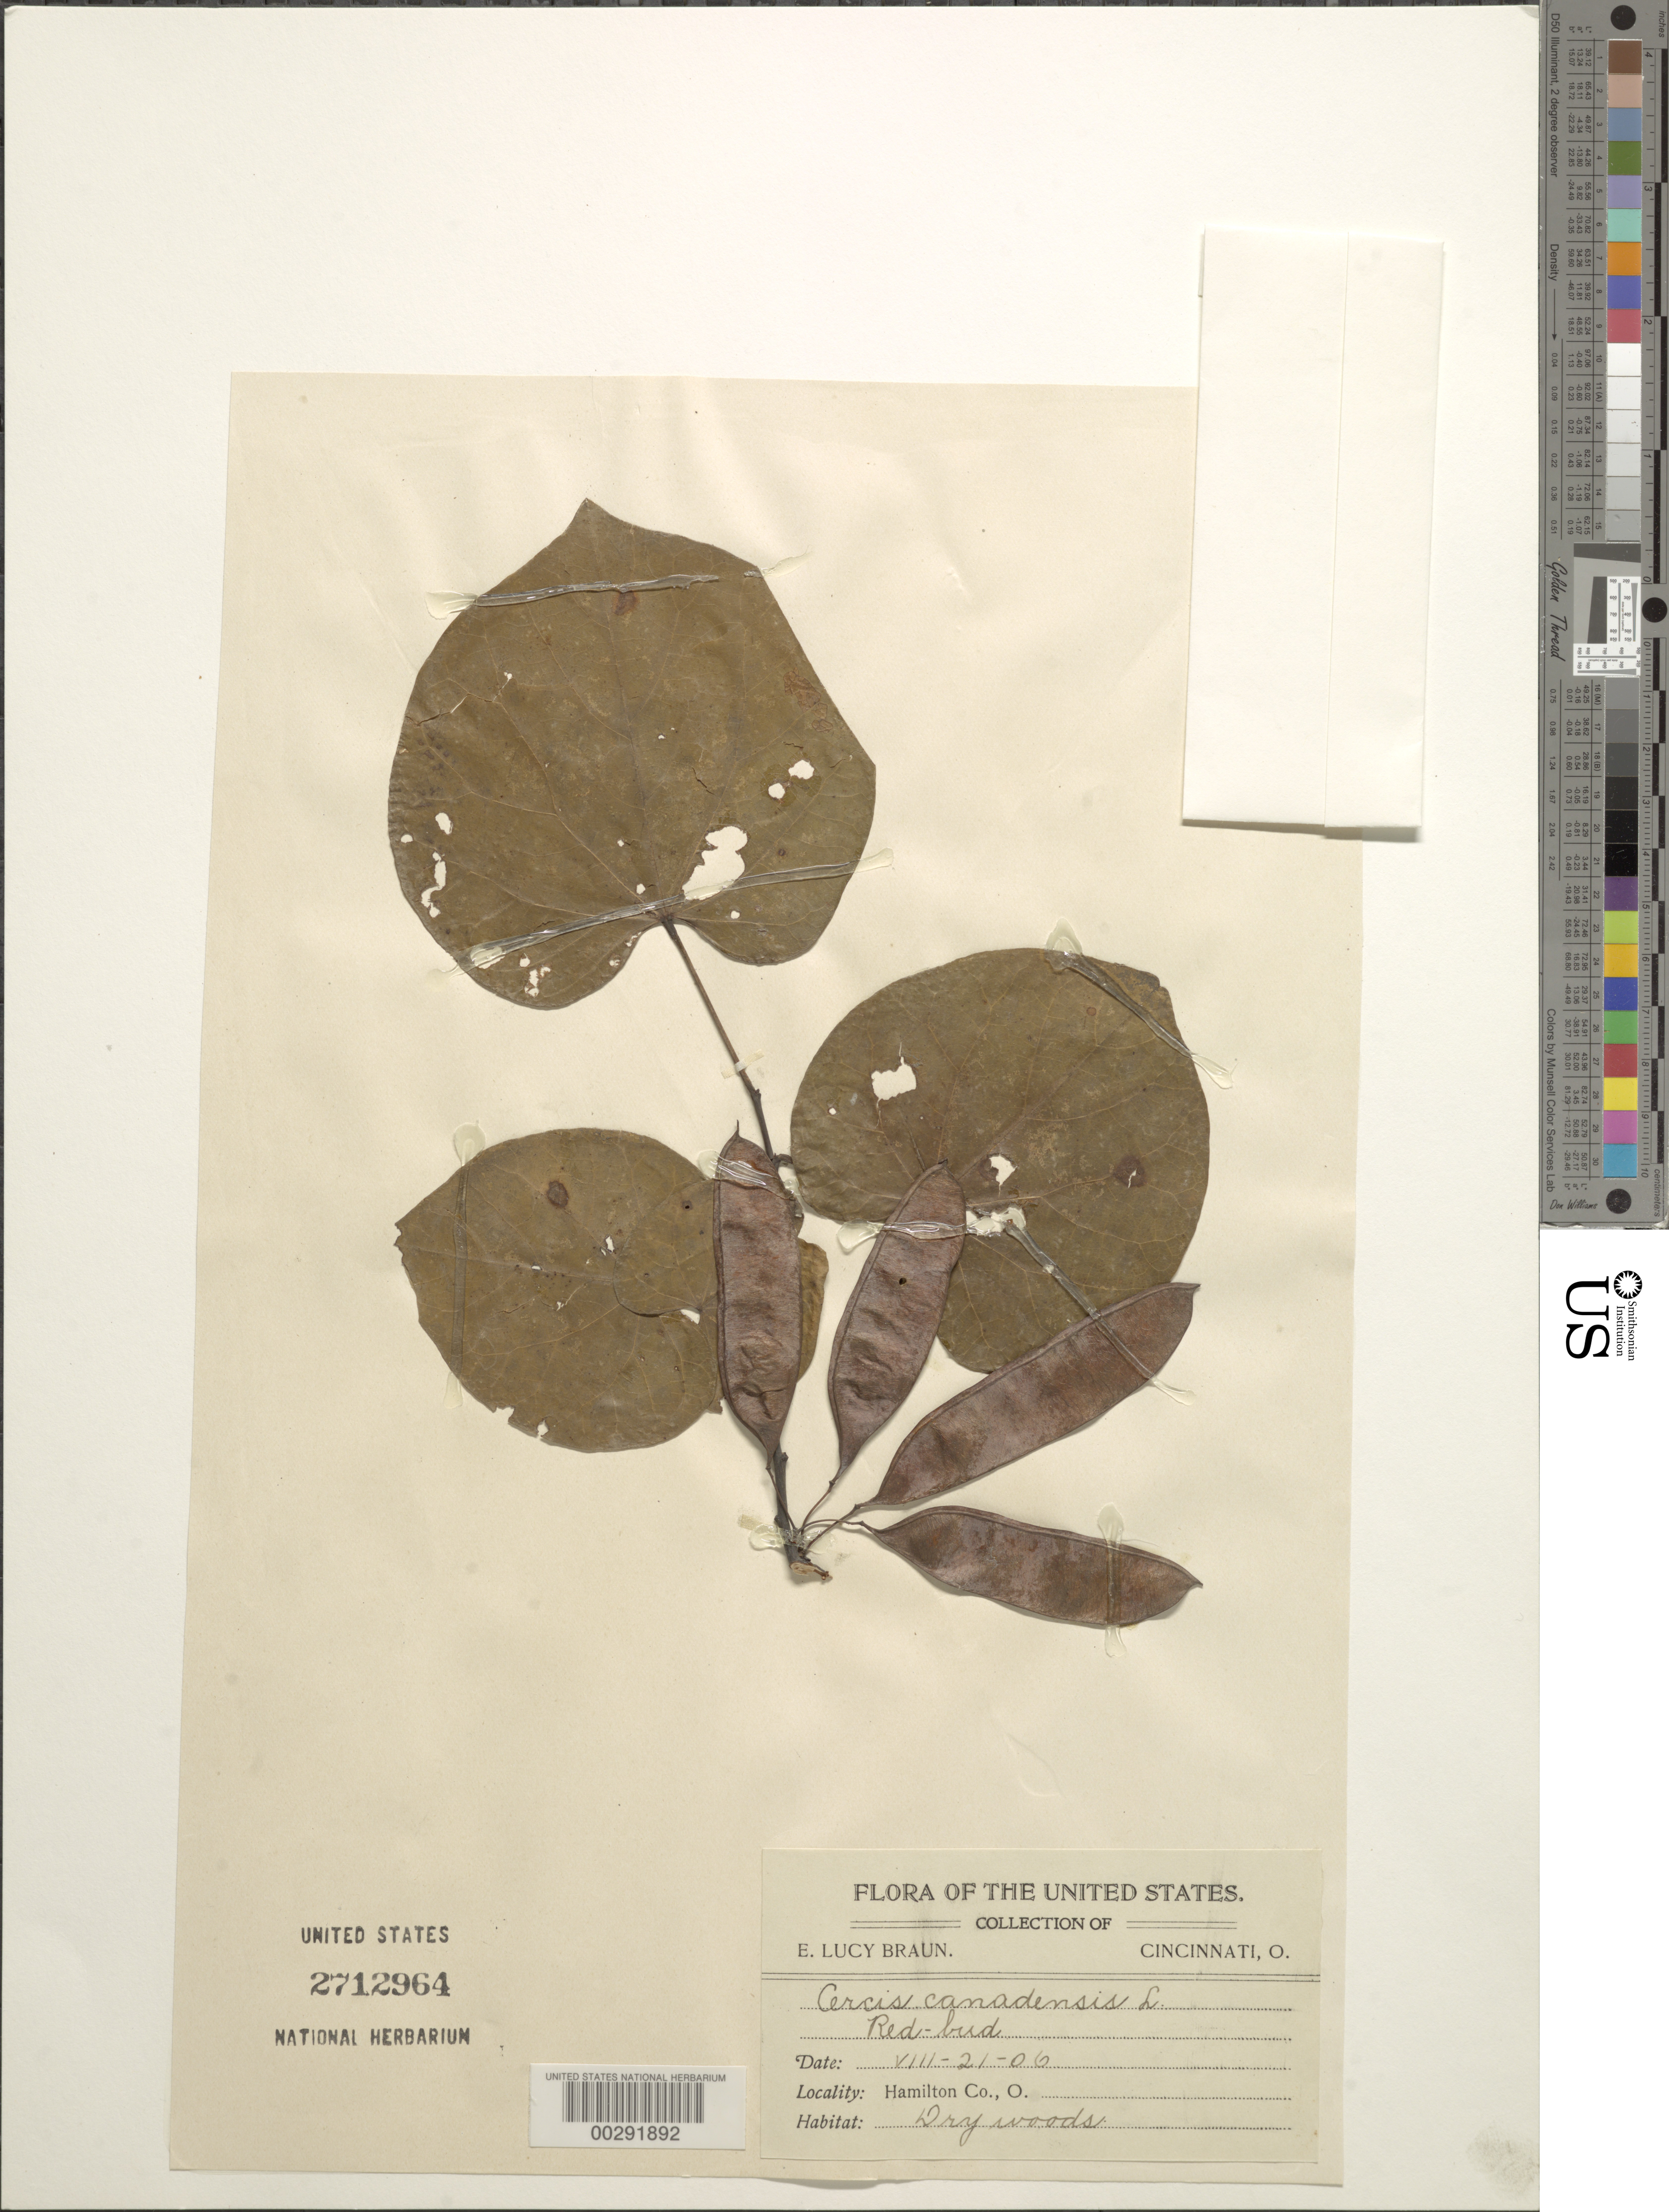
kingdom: Plantae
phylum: Tracheophyta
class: Magnoliopsida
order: Fabales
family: Fabaceae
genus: Cercis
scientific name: Cercis canadensis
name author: L.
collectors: E. L. Braun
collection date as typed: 21 Aug 1906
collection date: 1906-08-21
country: United States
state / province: Ohio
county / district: Hamilton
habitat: Dry woods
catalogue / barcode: US 2712964